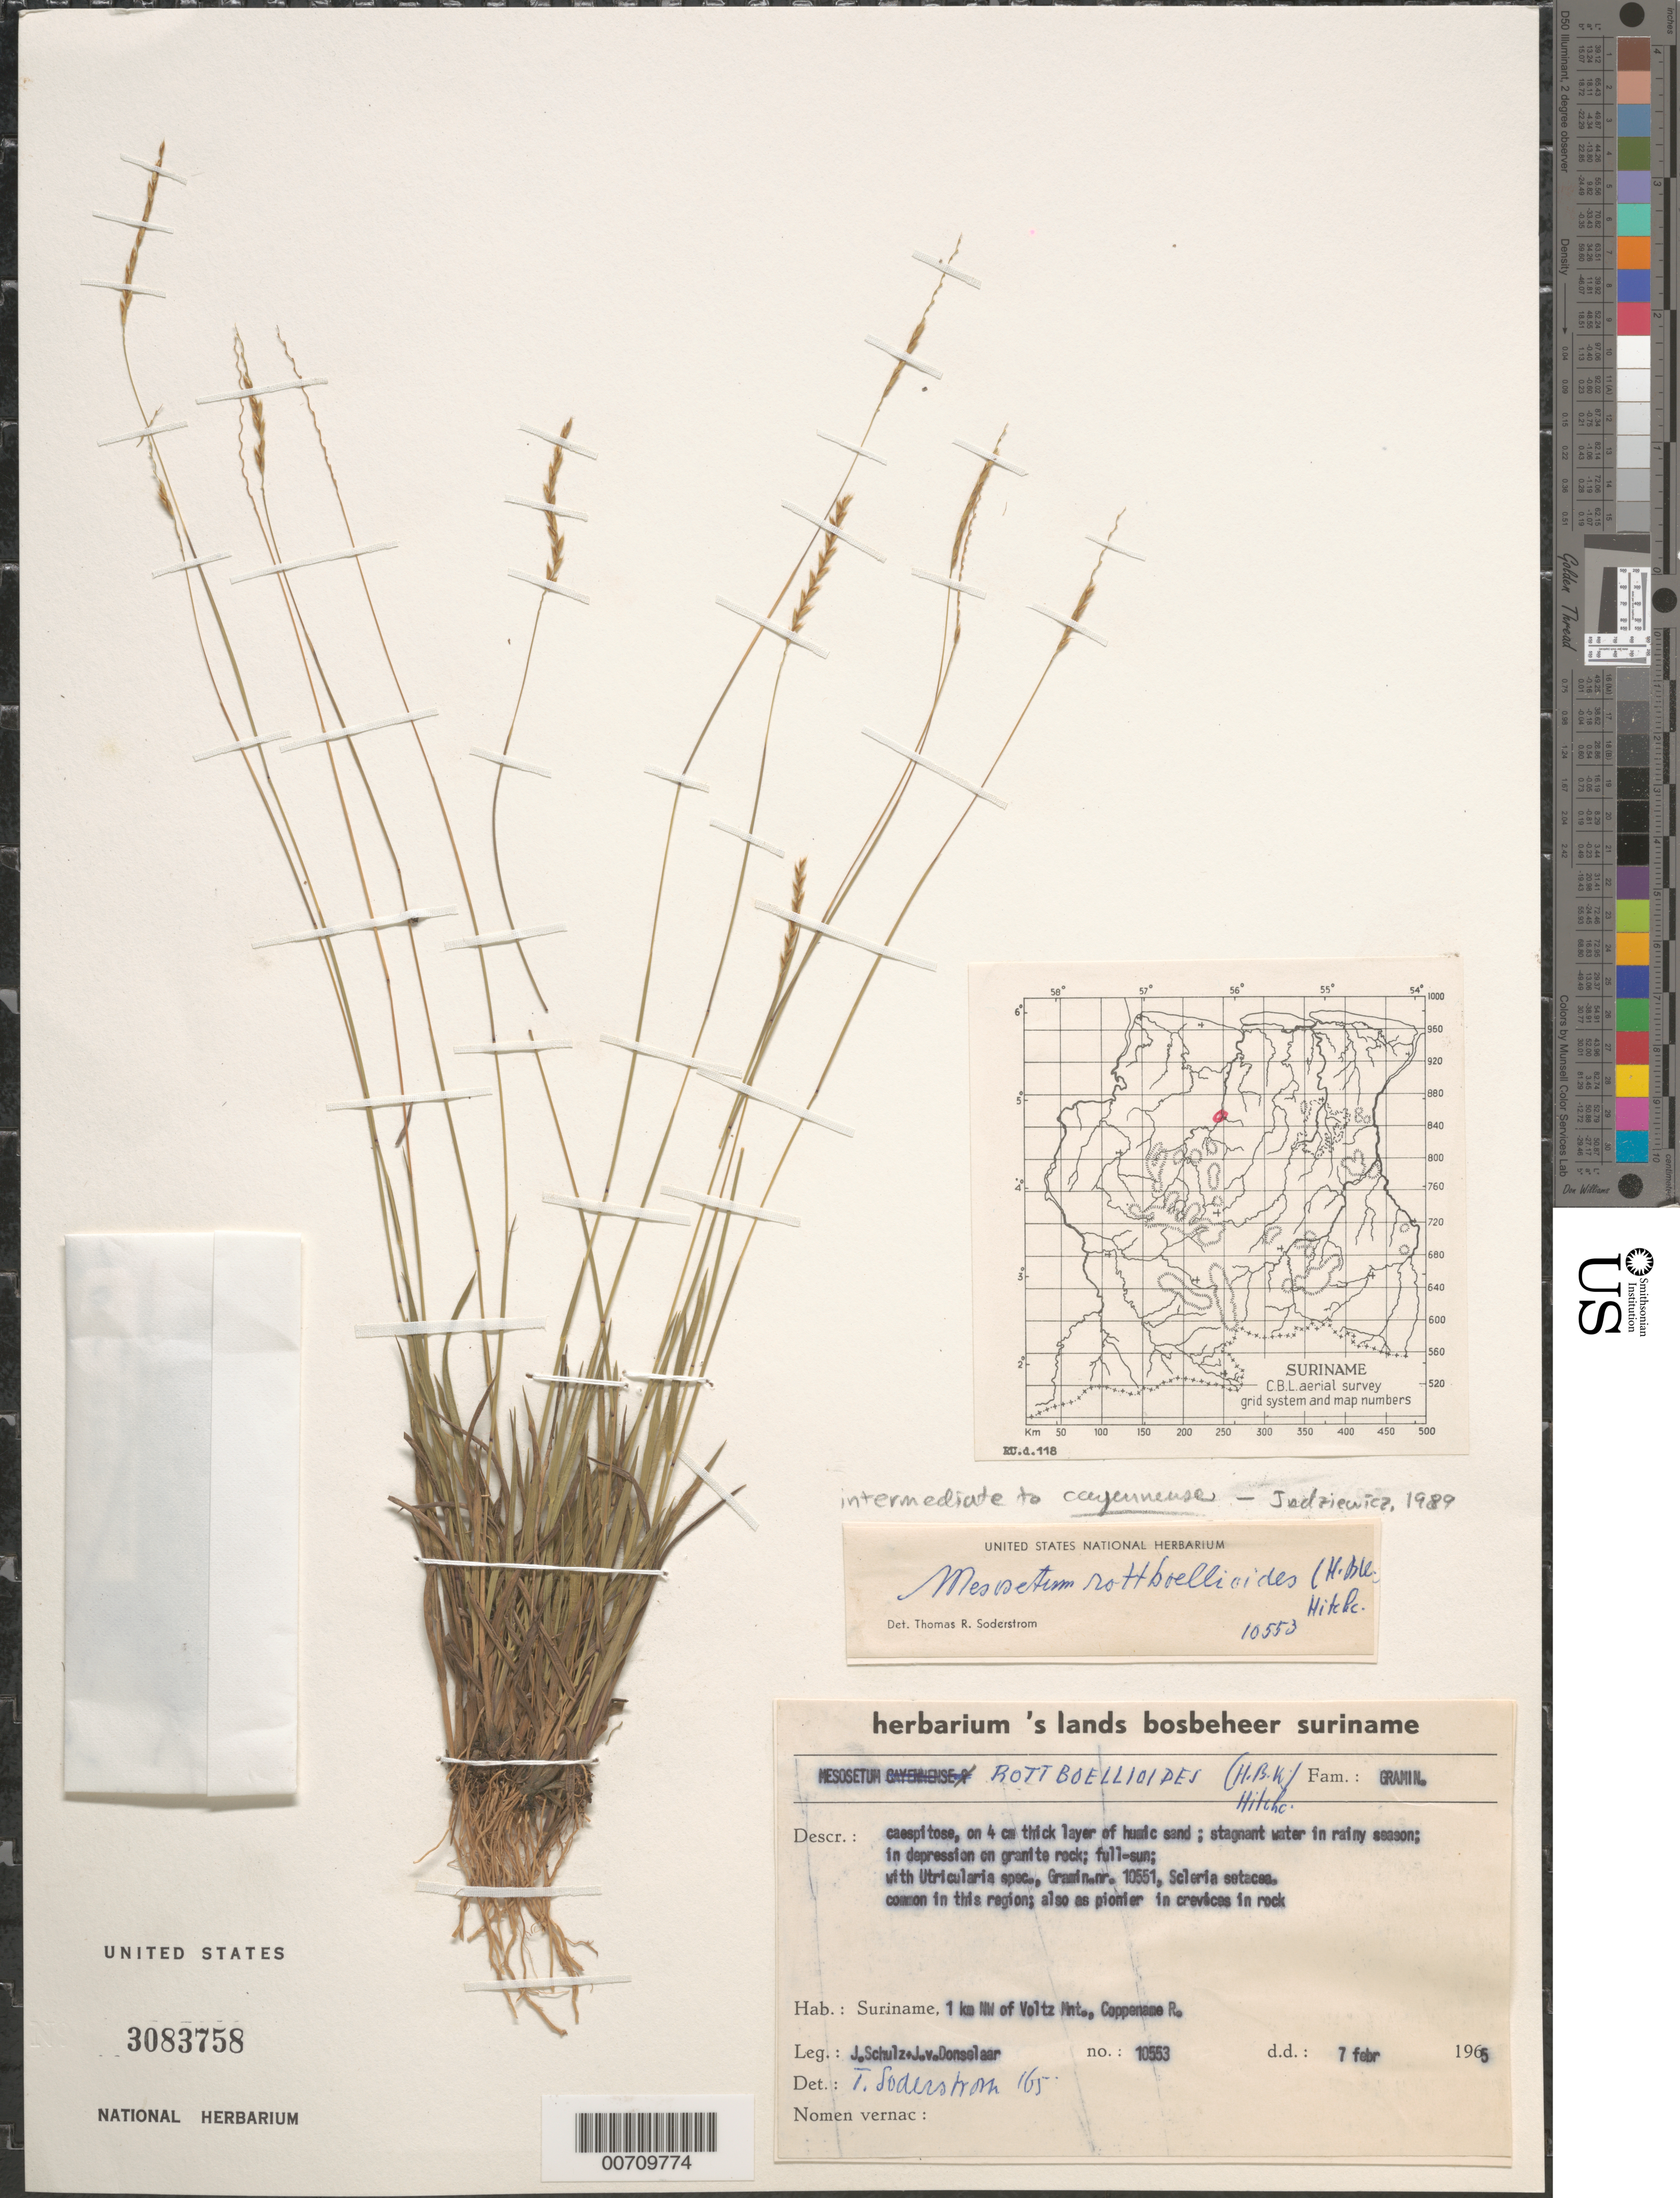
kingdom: Plantae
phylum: Tracheophyta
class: Liliopsida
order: Poales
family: Poaceae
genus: Mesosetum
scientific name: Mesosetum rottboellioides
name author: (Kunth) Hitchc.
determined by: Soderstrom, T. R.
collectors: J. P. Schulz & J. Donselaar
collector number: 10553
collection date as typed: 7-Feb-65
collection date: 1965-02-07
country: Suriname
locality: Voltzberg, 1 km NW; upper Coppename R.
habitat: On 4 cm thick layer of humic sand; stagnant water in rainy season; in depression on granite rock; full-sun; w/Utricularia sp., Gramin. Nr. 10551, &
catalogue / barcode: US 3083758